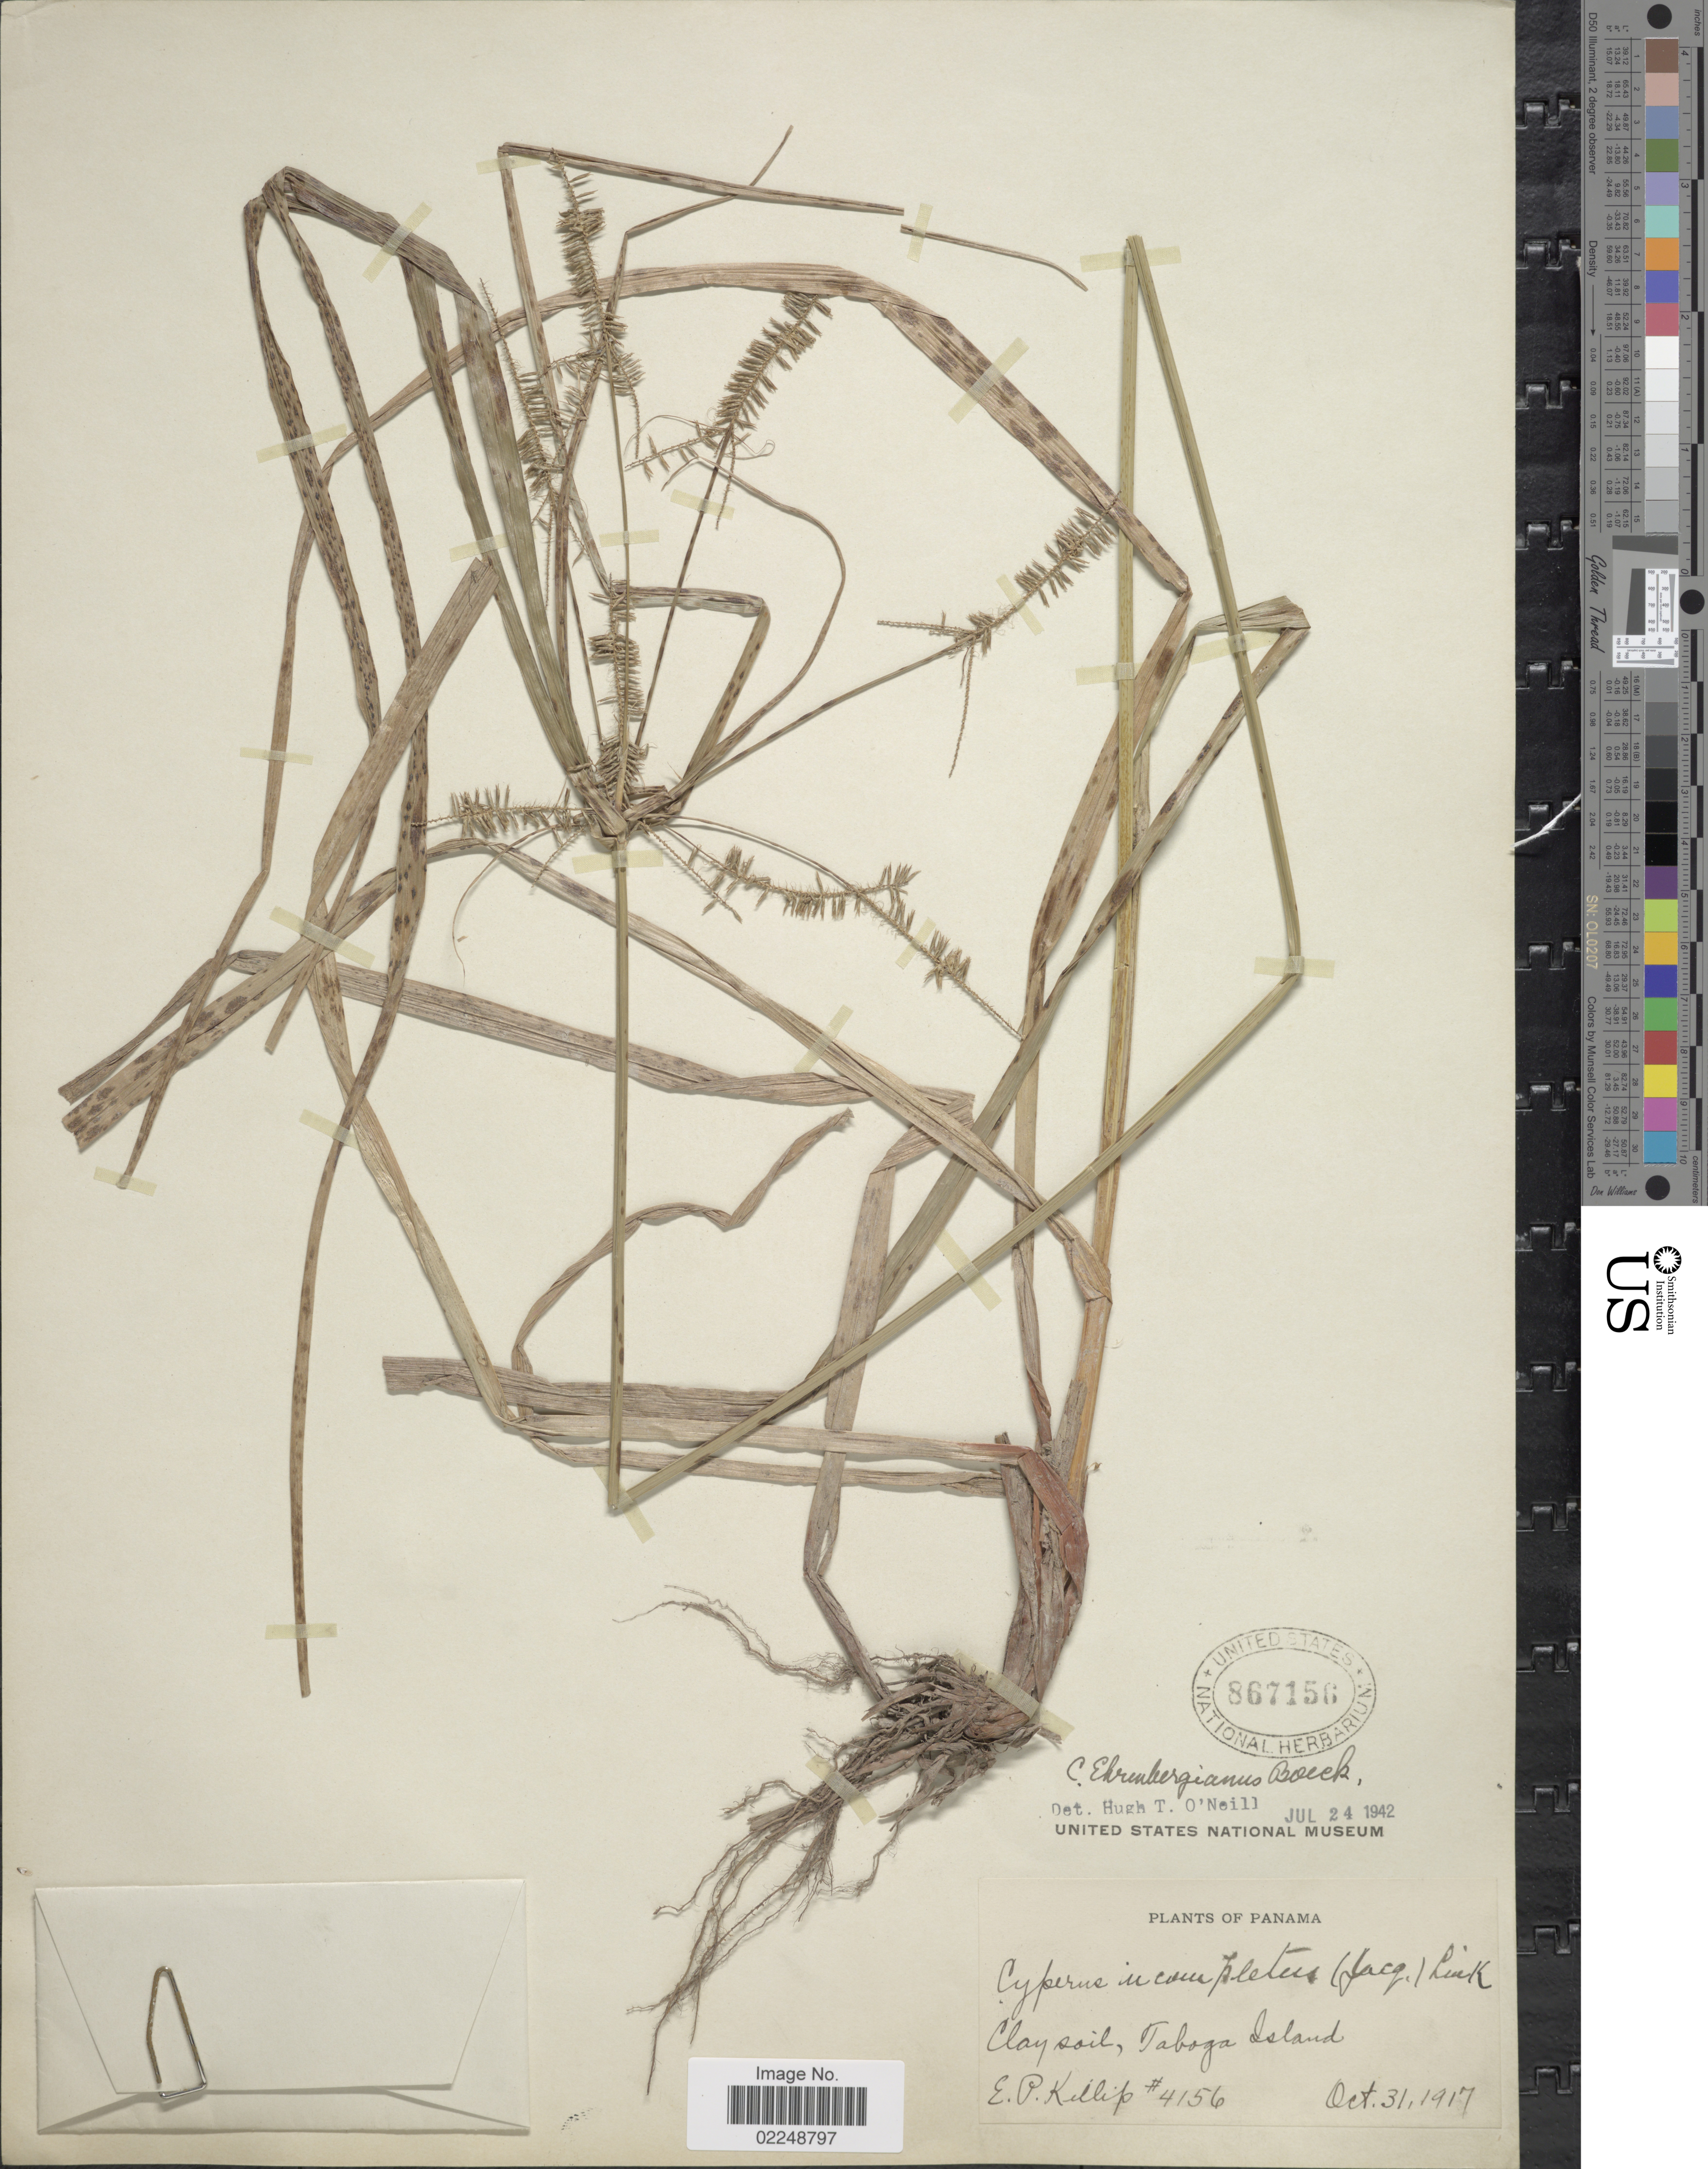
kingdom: Plantae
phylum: Tracheophyta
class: Liliopsida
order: Poales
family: Cyperaceae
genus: Cyperus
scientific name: Cyperus hermaphroditus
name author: (Jacq.) Standl.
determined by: Strong, Mark T., (BOT), Smithsonian Institution - National Museum of Natural History (UNITED STATES)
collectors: E. P. Killip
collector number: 4156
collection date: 1917-10-31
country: Panama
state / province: Panamá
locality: Taboga Island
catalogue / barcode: US 867156